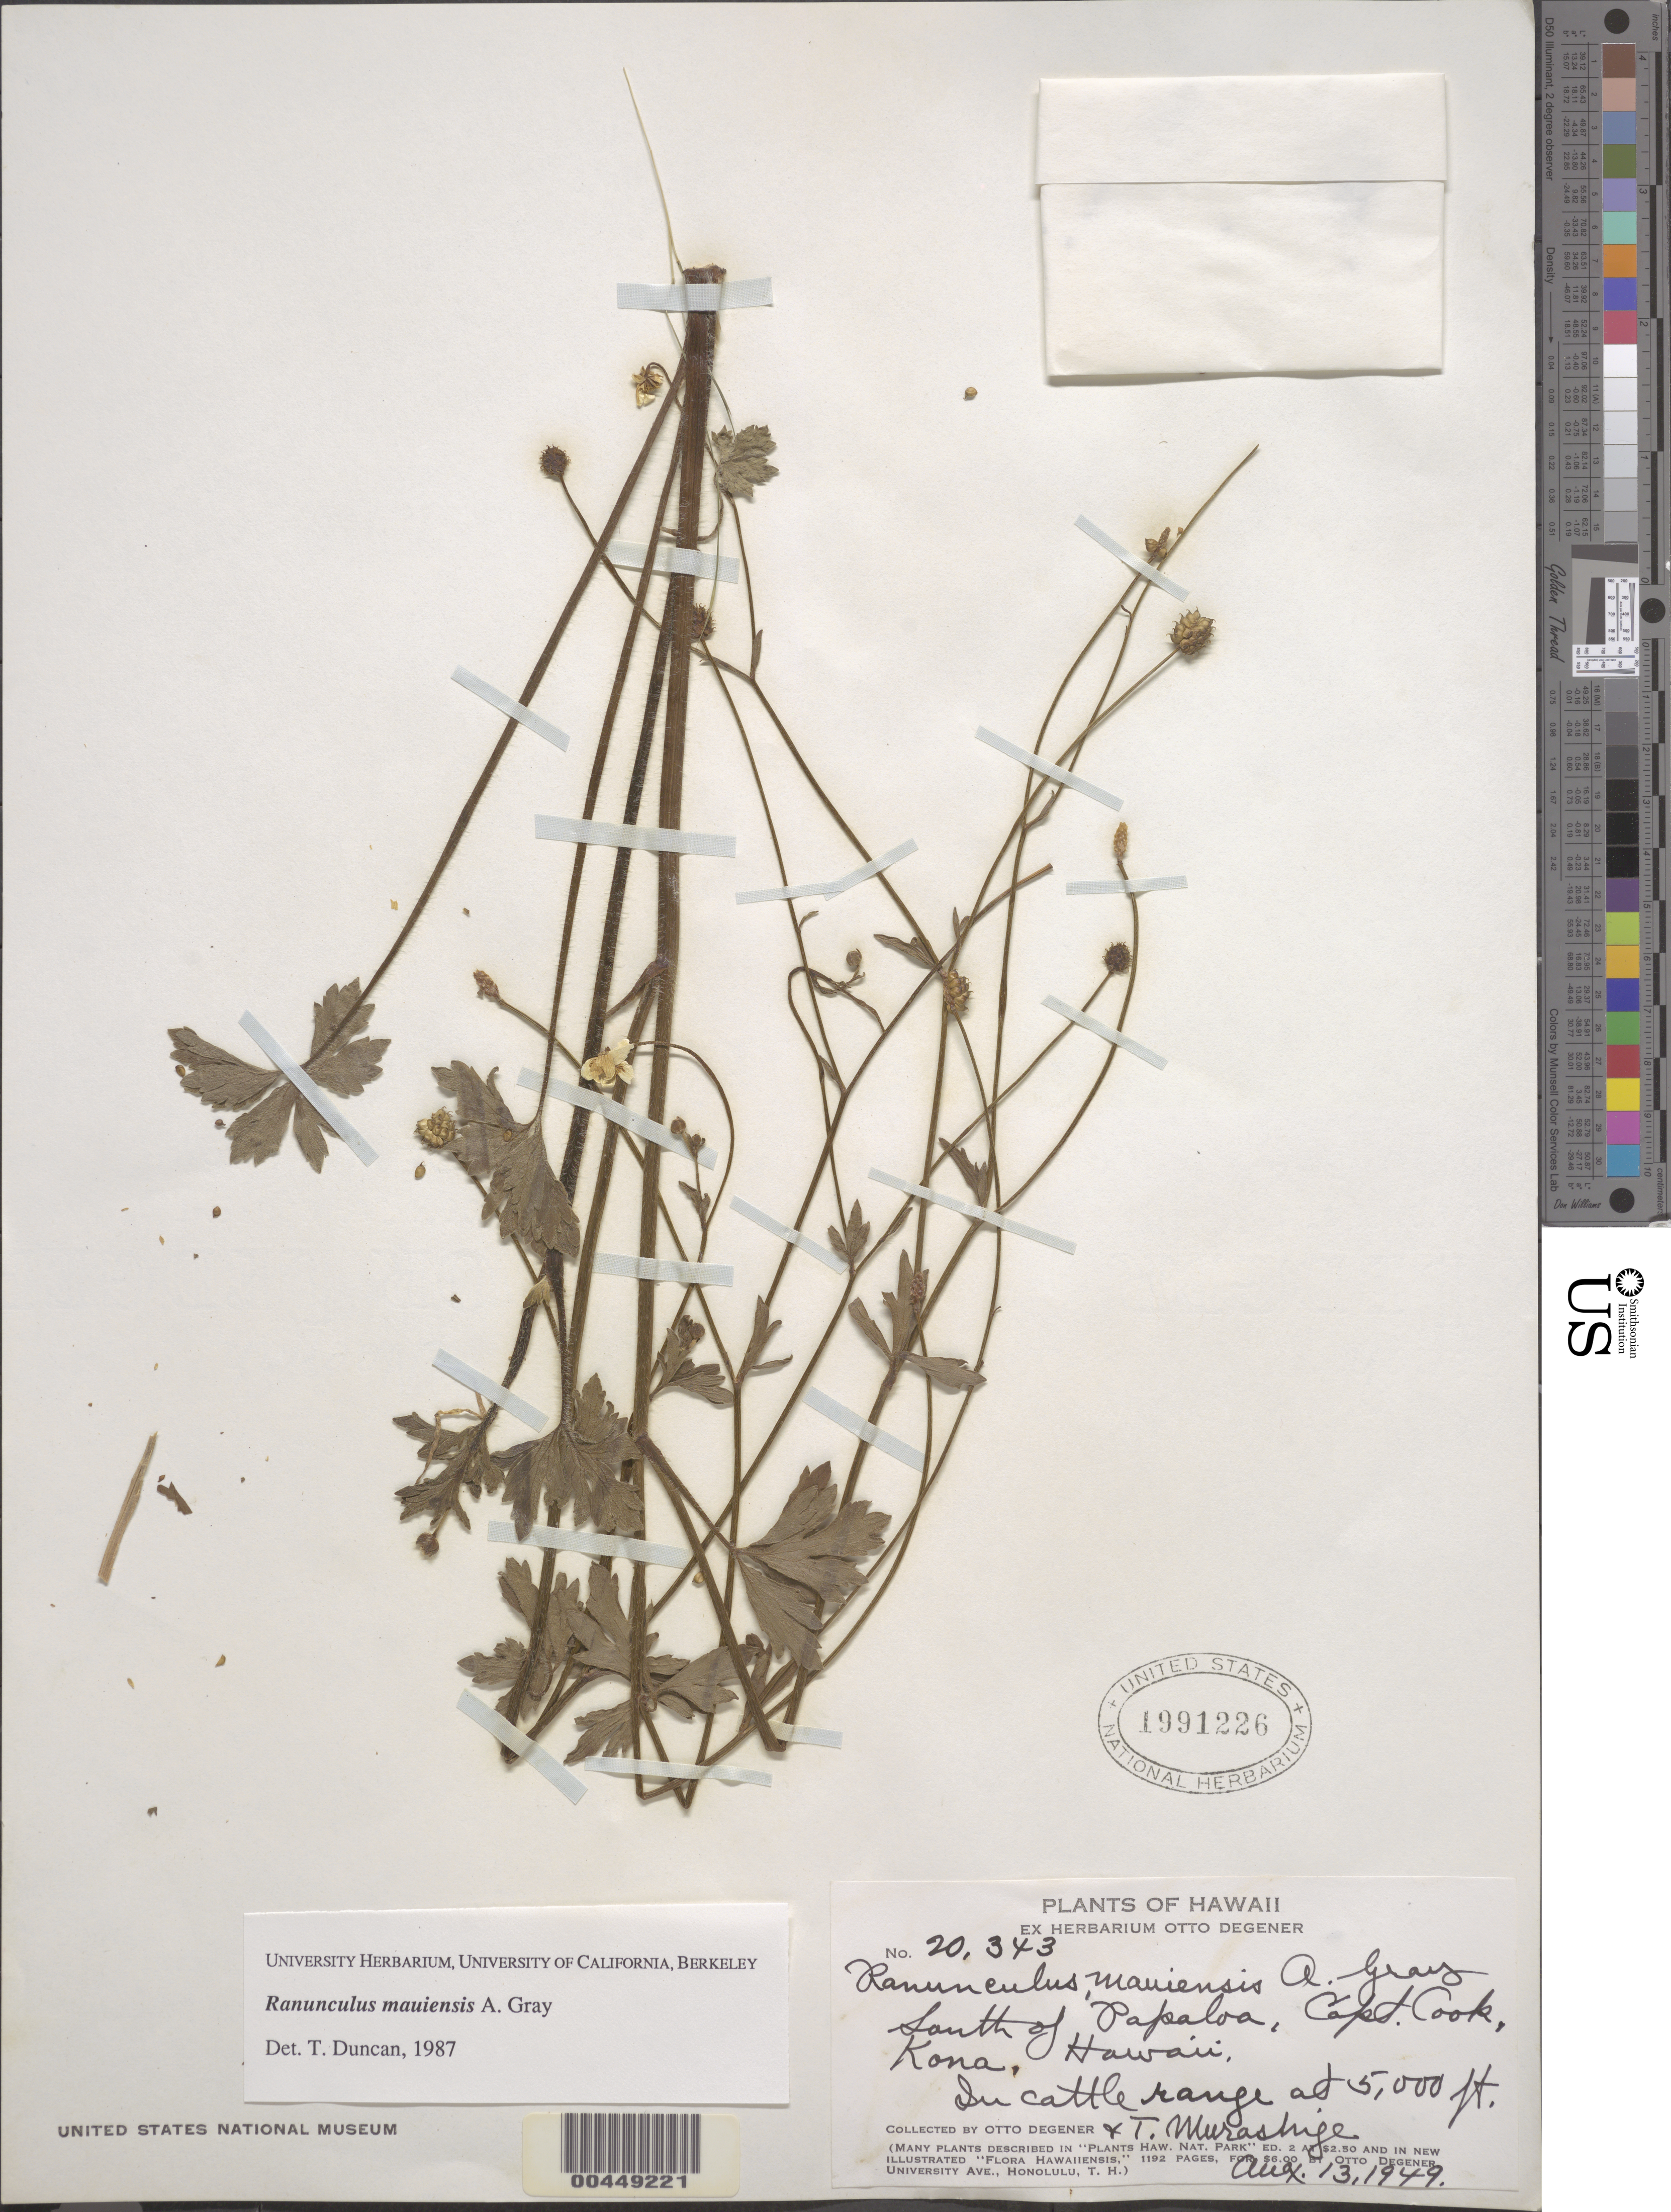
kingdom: Plantae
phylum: Tracheophyta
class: Magnoliopsida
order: Ranunculales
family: Ranunculaceae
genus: Ranunculus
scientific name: Ranunculus mauiensis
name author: A. Gray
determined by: Duncan, T.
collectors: O. Degener & T. Murashige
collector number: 20343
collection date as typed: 13 Aug 1949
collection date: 1949-08-13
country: United States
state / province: Hawaii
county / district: Hawaii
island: Hawaii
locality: South of Papaloa, Captain Cook, Kona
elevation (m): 1524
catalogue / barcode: US 1991226